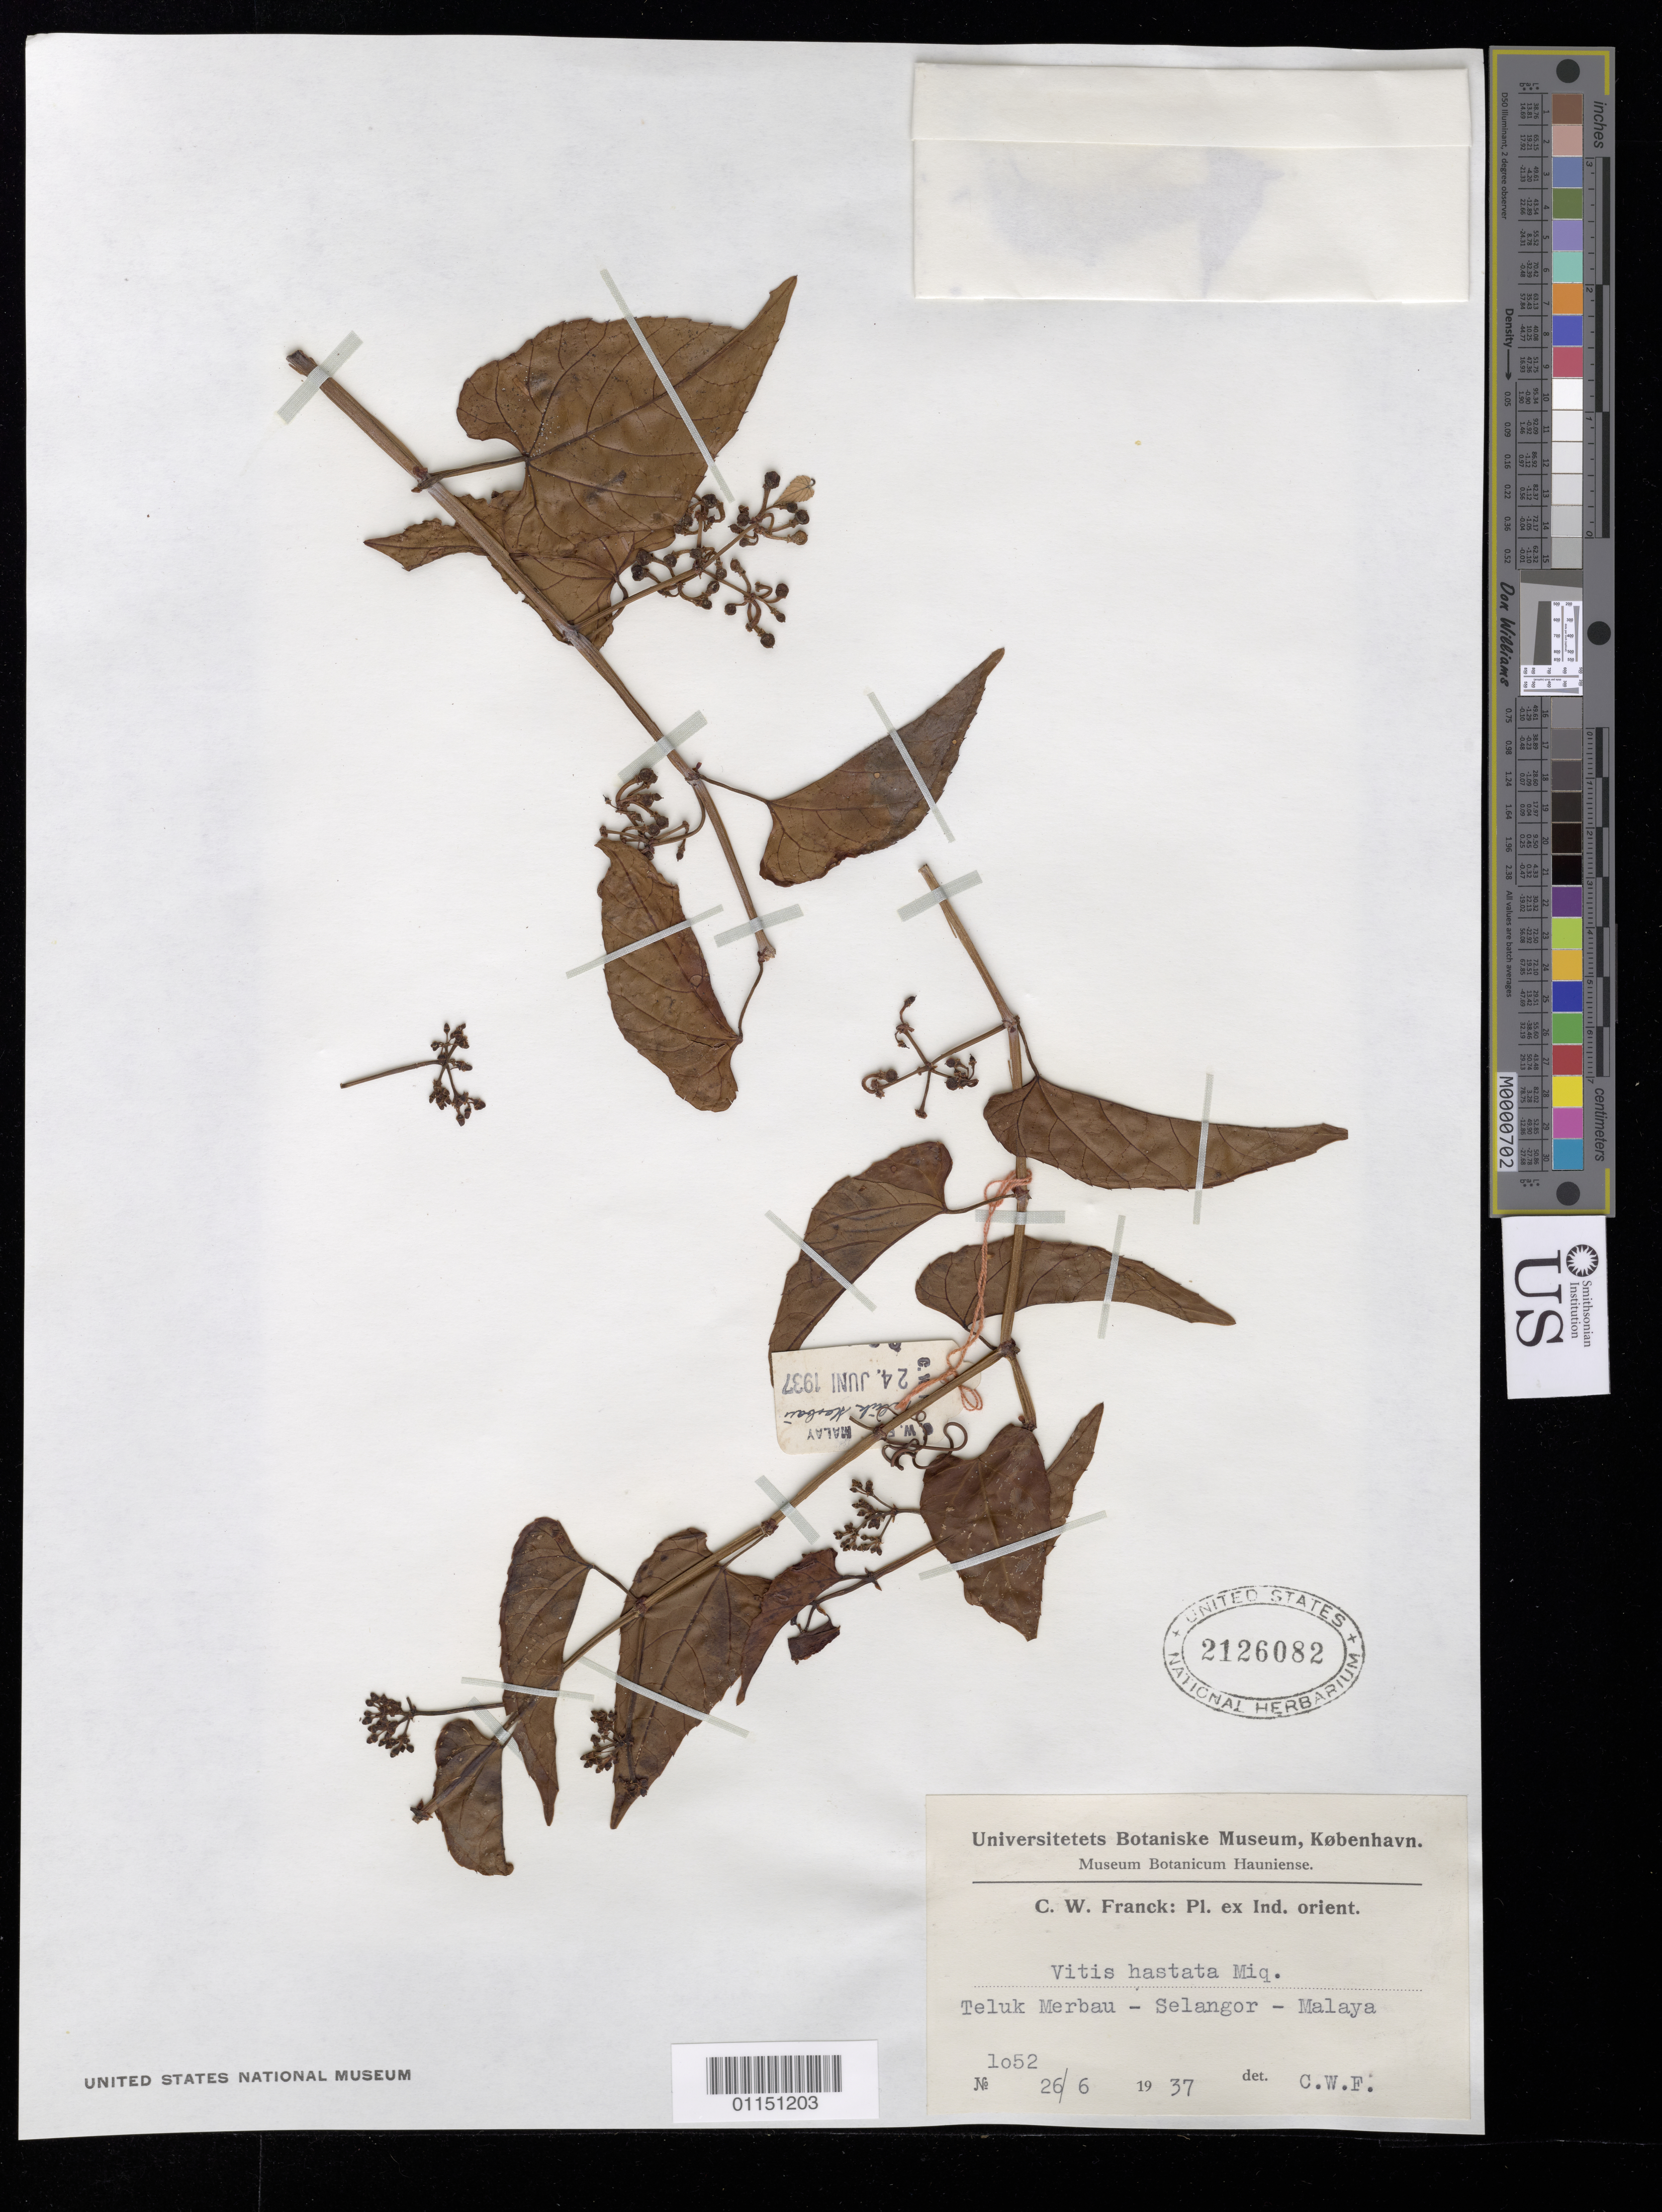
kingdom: Plantae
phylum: Tracheophyta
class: Magnoliopsida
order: Vitales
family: Vitaceae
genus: Vitis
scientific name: Vitis hastata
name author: (Miq.) Miq.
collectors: C. Franck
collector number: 1052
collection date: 1937-06-26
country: Malaysia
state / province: Selangor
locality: Teluk Merbau.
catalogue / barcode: US 2126082